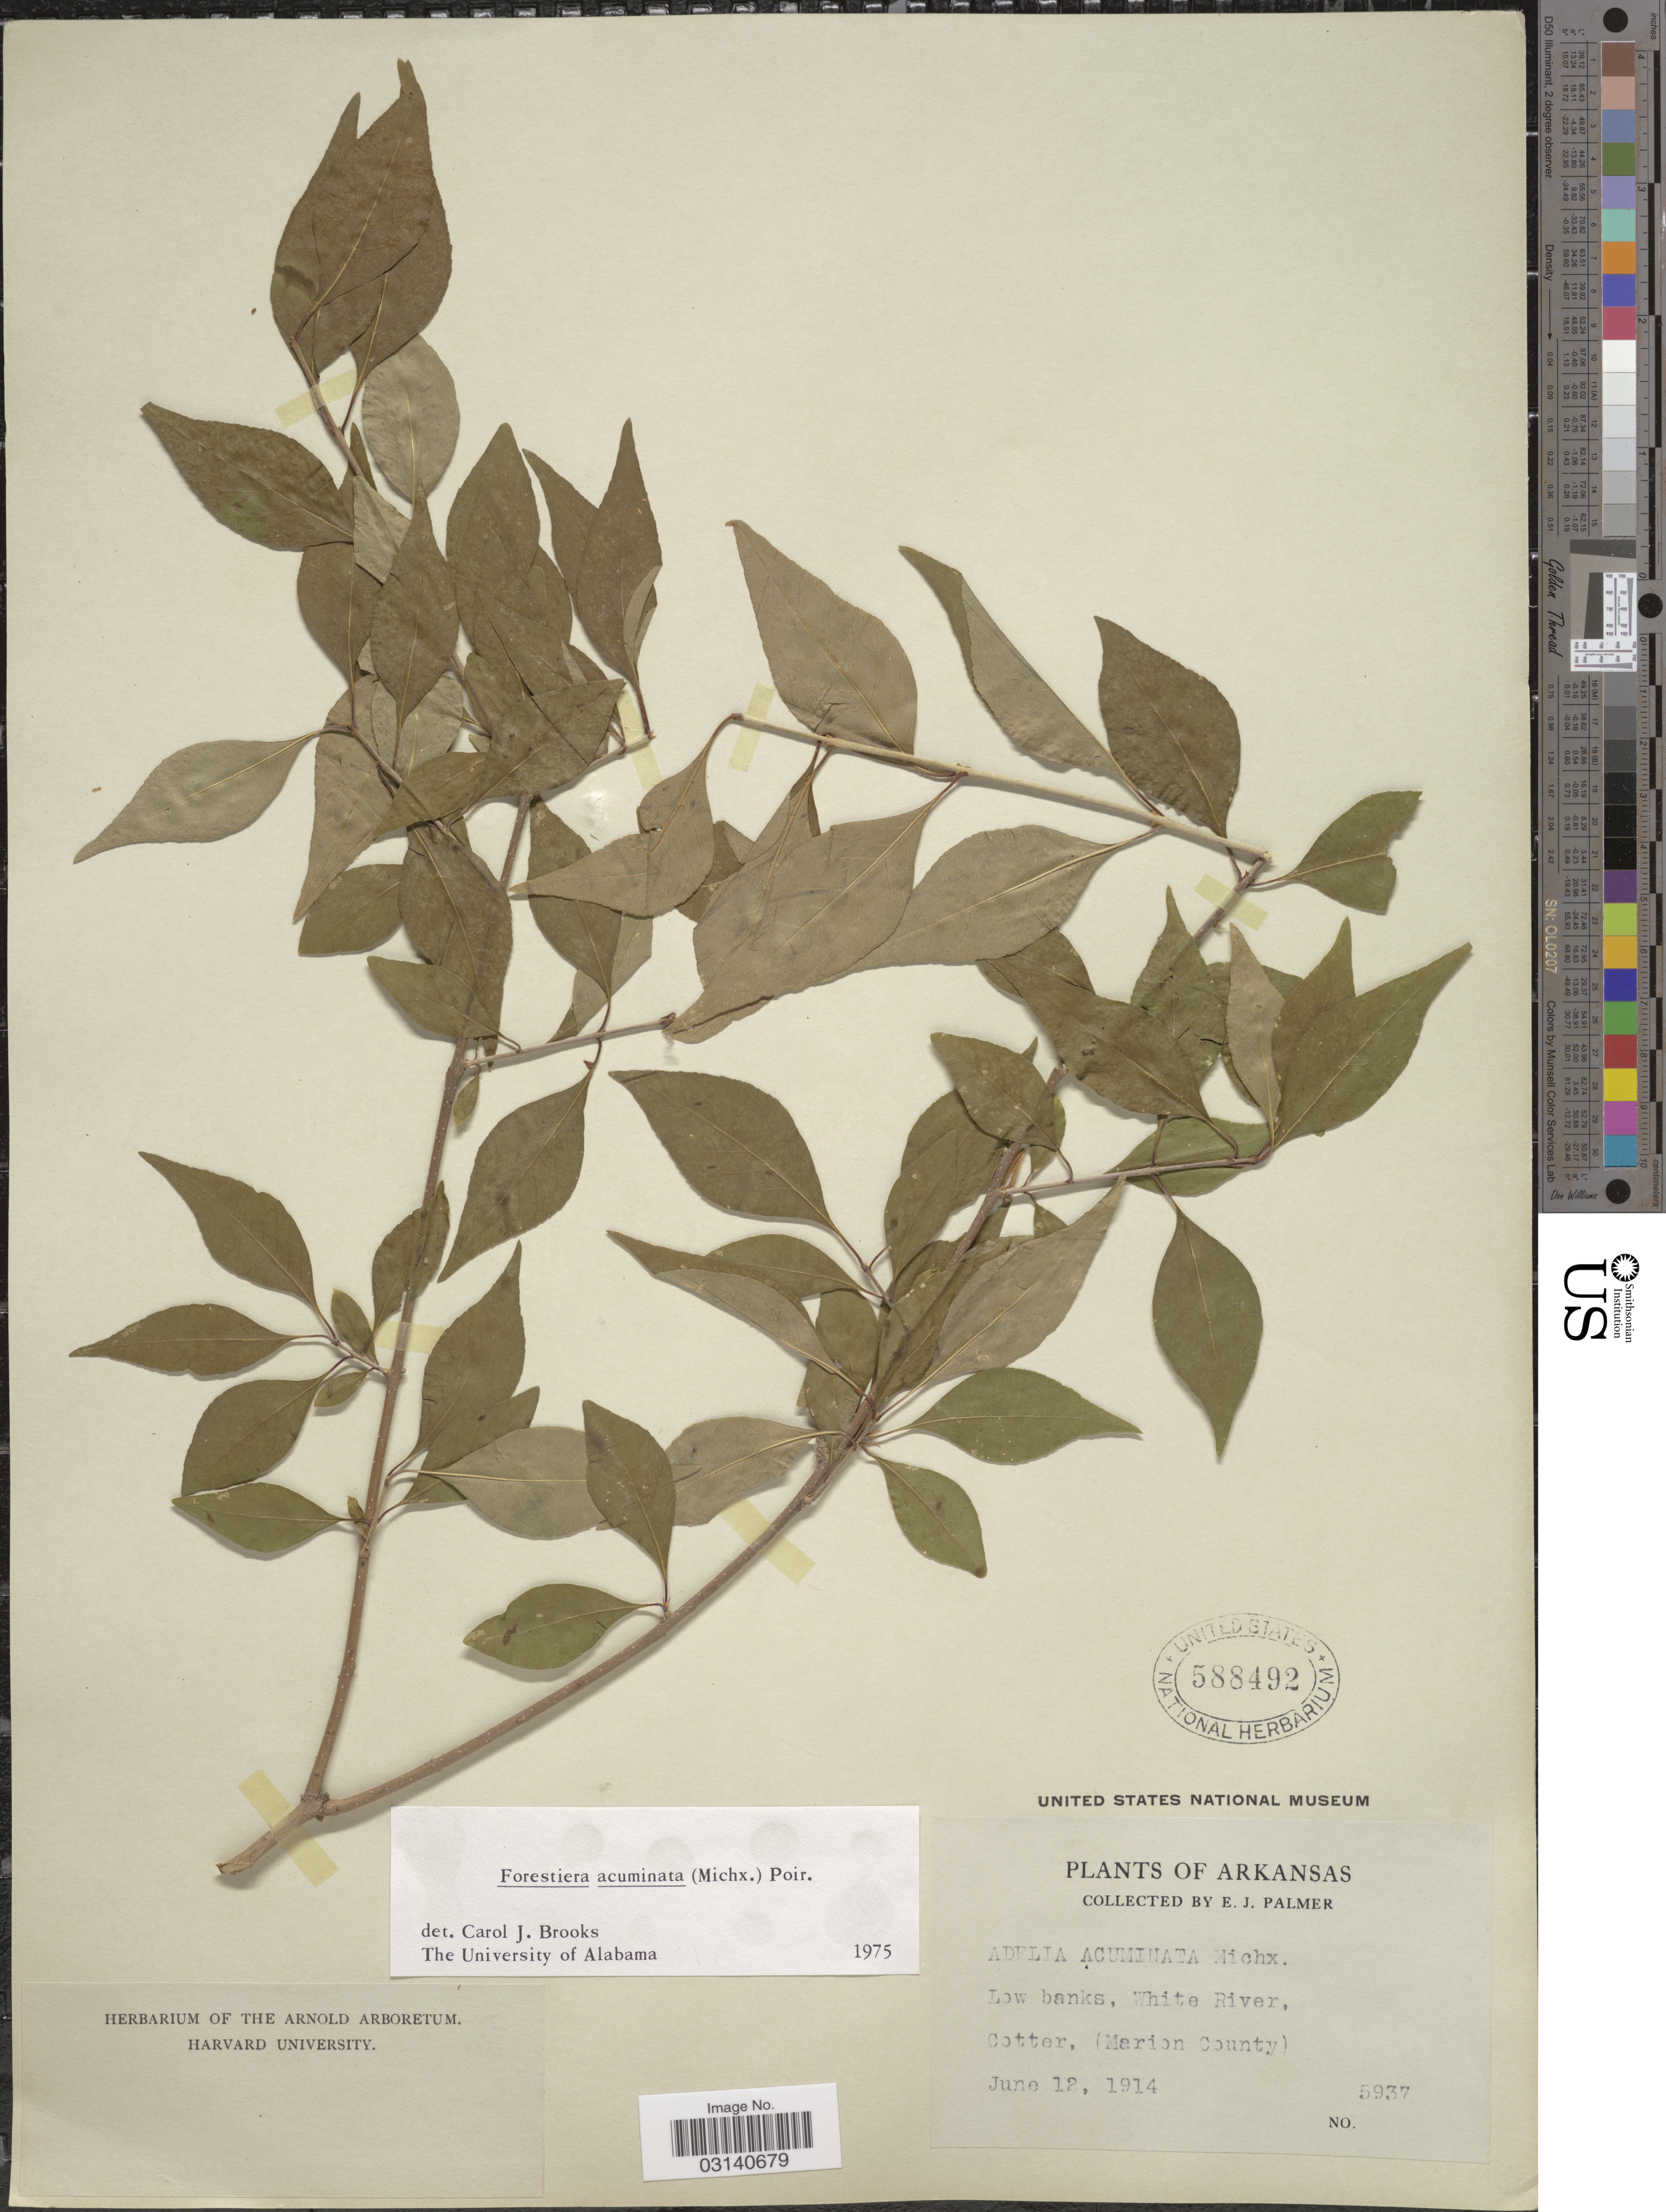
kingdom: Plantae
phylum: Tracheophyta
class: Magnoliopsida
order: Lamiales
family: Oleaceae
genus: Forestiera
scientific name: Forestiera acuminata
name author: (Michx.) Poir.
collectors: E. J. Palmer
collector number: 5937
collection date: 1914-06-12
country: United States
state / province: Arkansas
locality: Low banks, White River, Cotter, (Marion County).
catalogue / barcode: US 588492